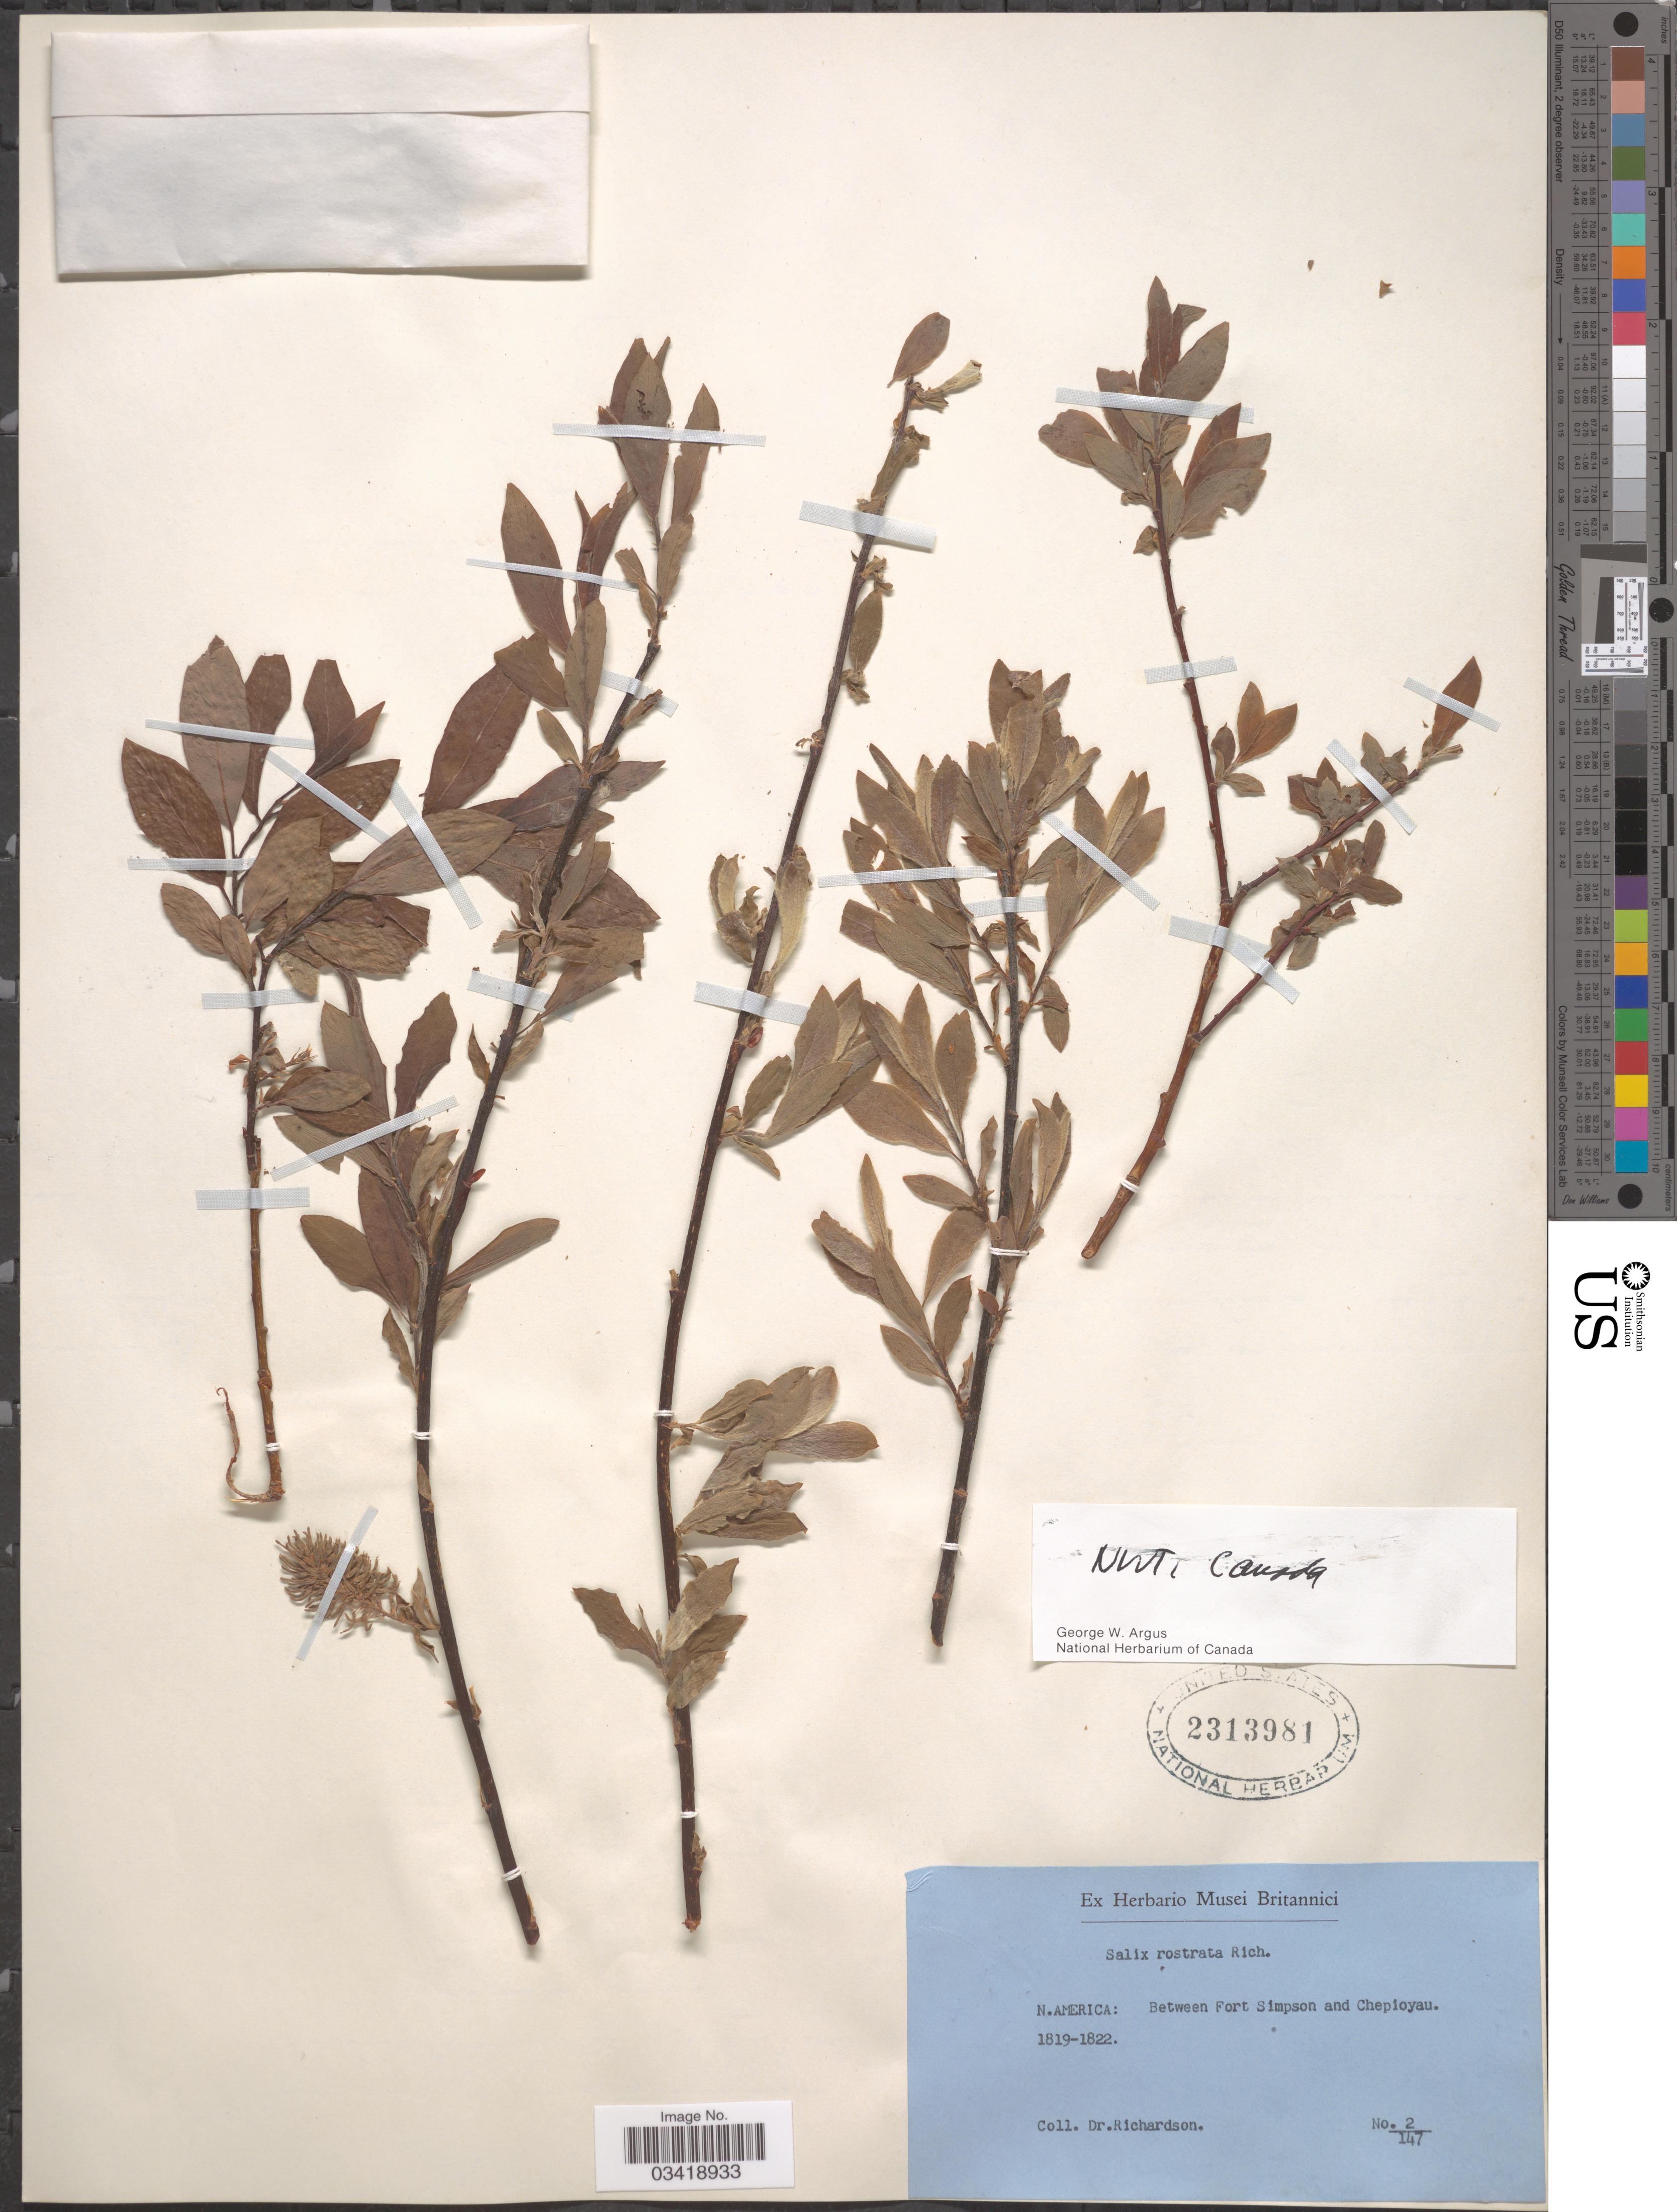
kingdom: Plantae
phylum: Tracheophyta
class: Magnoliopsida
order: Malpighiales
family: Salicaceae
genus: Salix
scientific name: Salix bebbiana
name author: Sarg.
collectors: Richardson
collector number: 2/147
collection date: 1819/1822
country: Canada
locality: N. America: Between Fort Simpson and Chepioyau.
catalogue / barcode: US 2313981